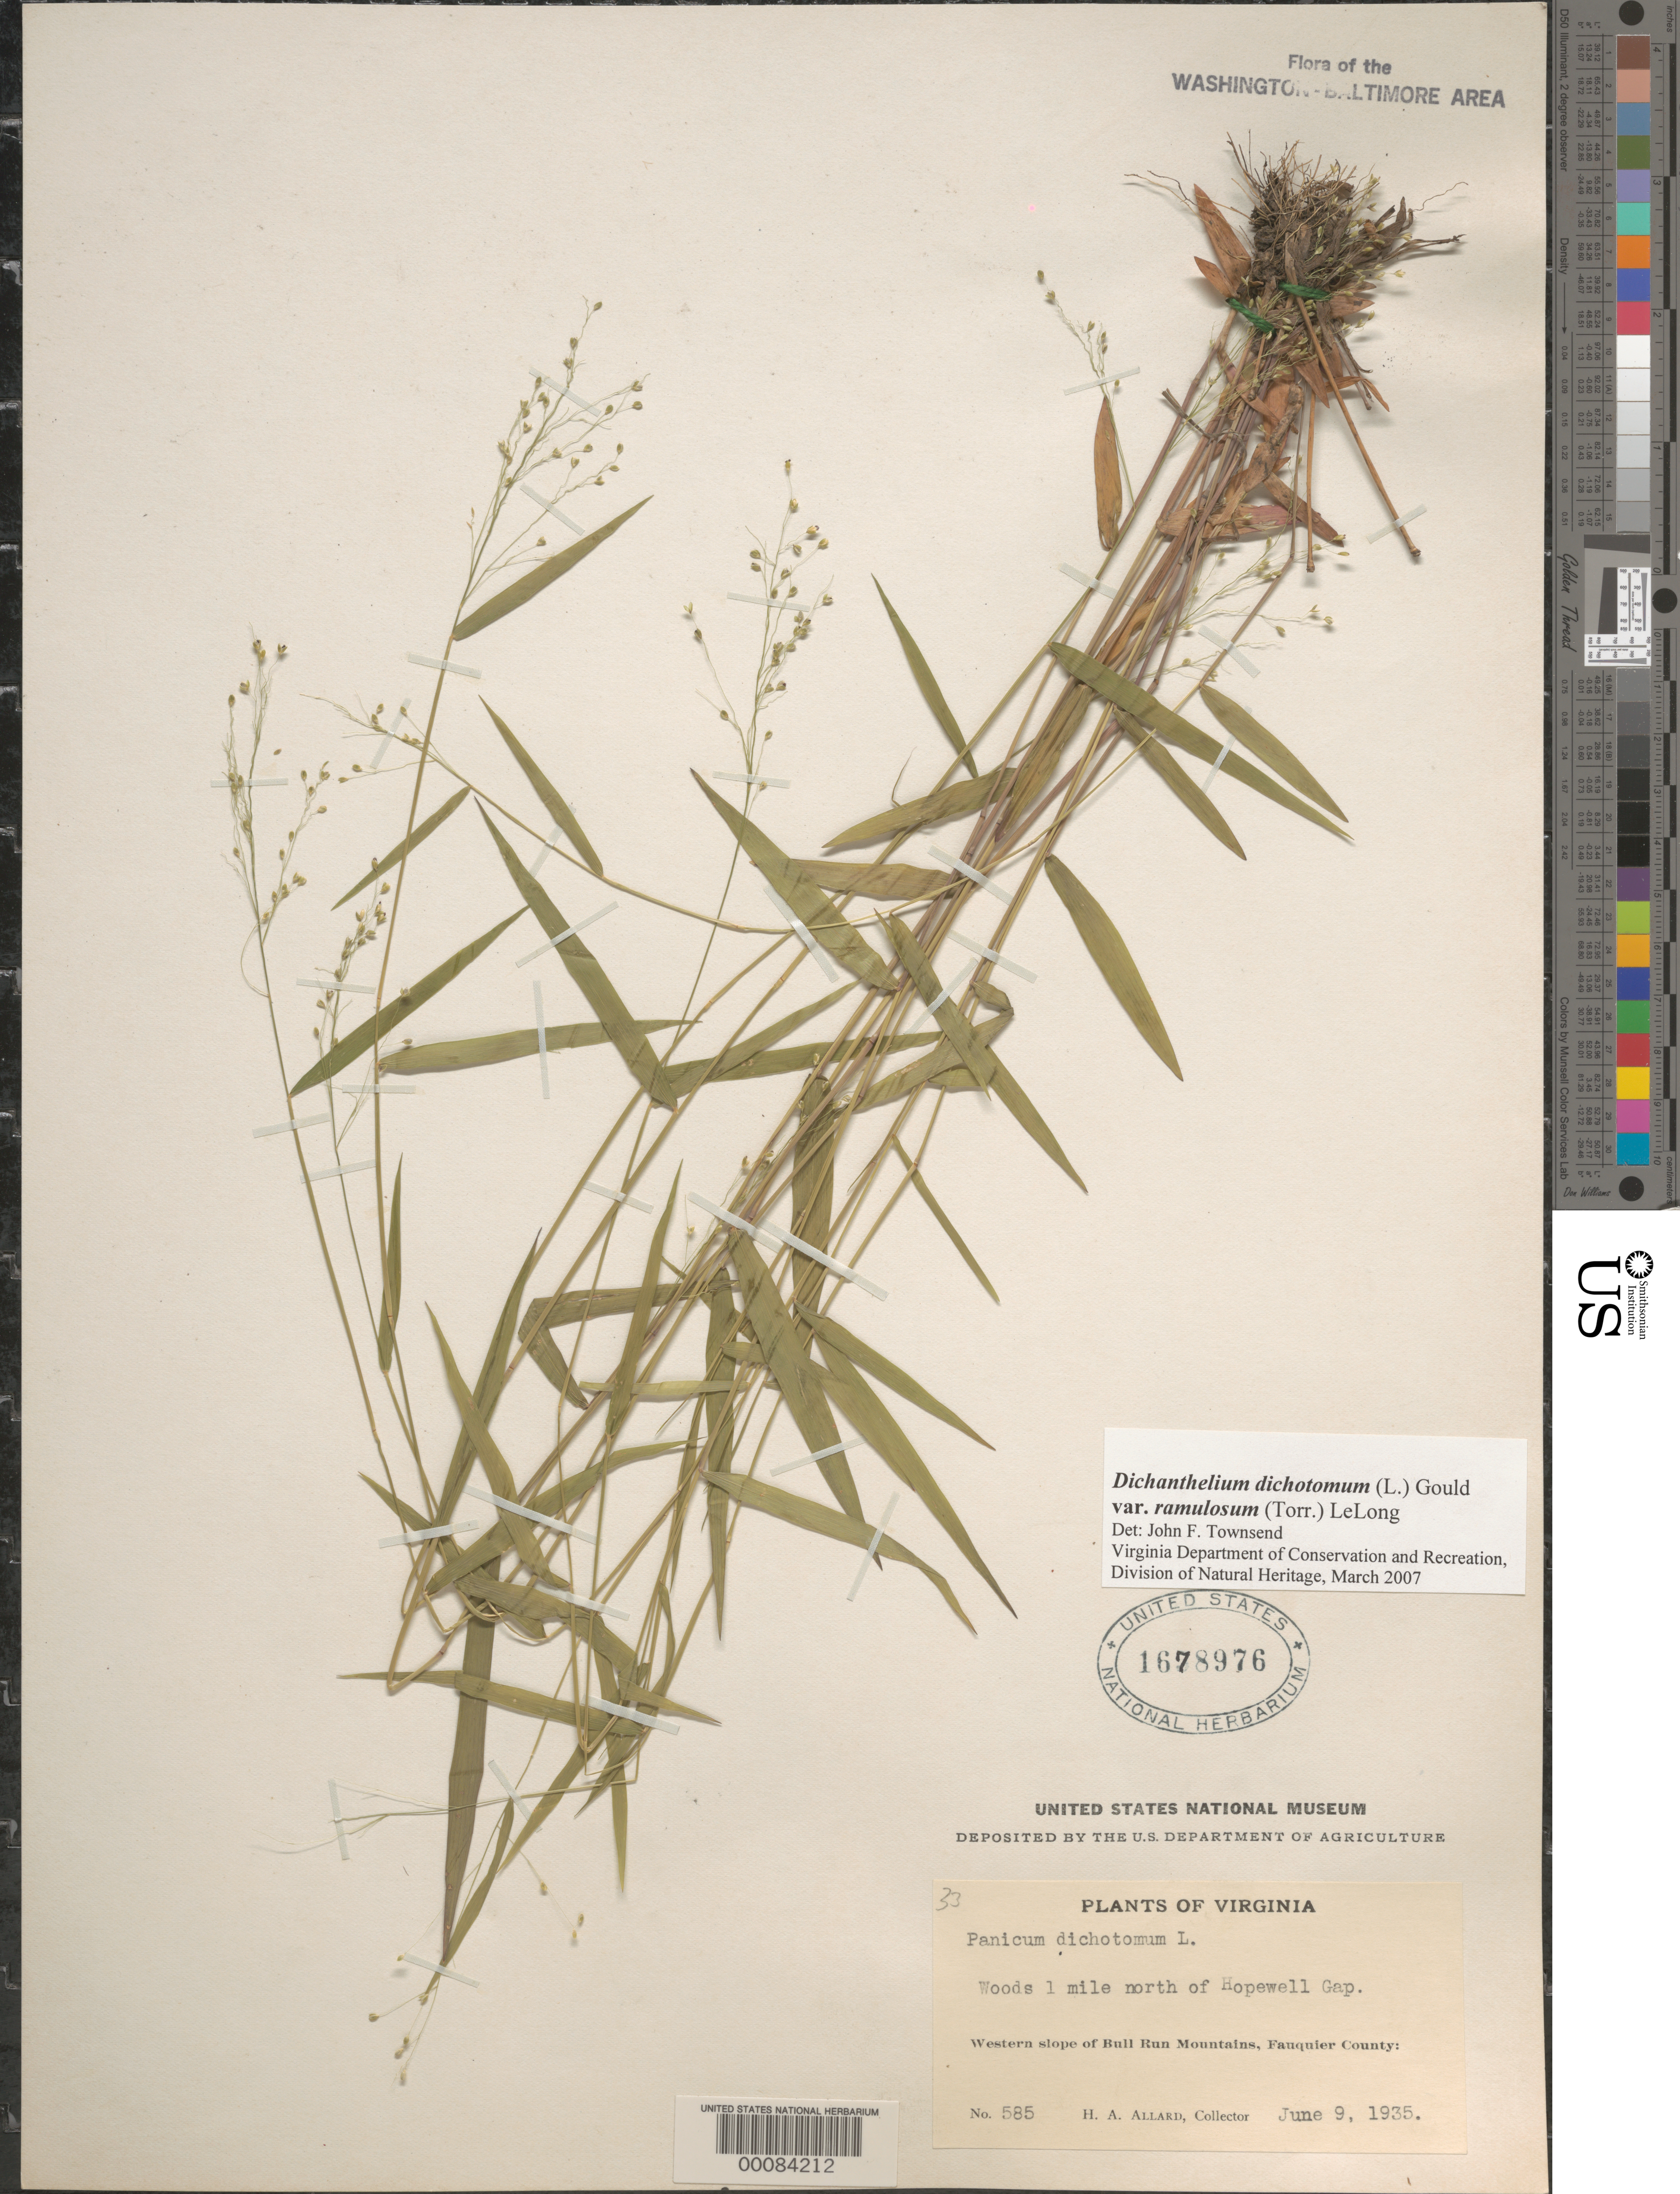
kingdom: Plantae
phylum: Tracheophyta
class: Liliopsida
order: Poales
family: Poaceae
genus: Dichanthelium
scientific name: Dichanthelium dichotomum var. ramulosum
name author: (Torr.) Lelong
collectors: H. A. Allard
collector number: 585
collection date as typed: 09 Jun 1935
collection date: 1935-06-09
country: United States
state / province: Virginia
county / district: Fauquier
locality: W slope of Bull Run Mts., N of Hopewell Gap Bull Run Mts.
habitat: Woods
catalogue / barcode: US 1678976